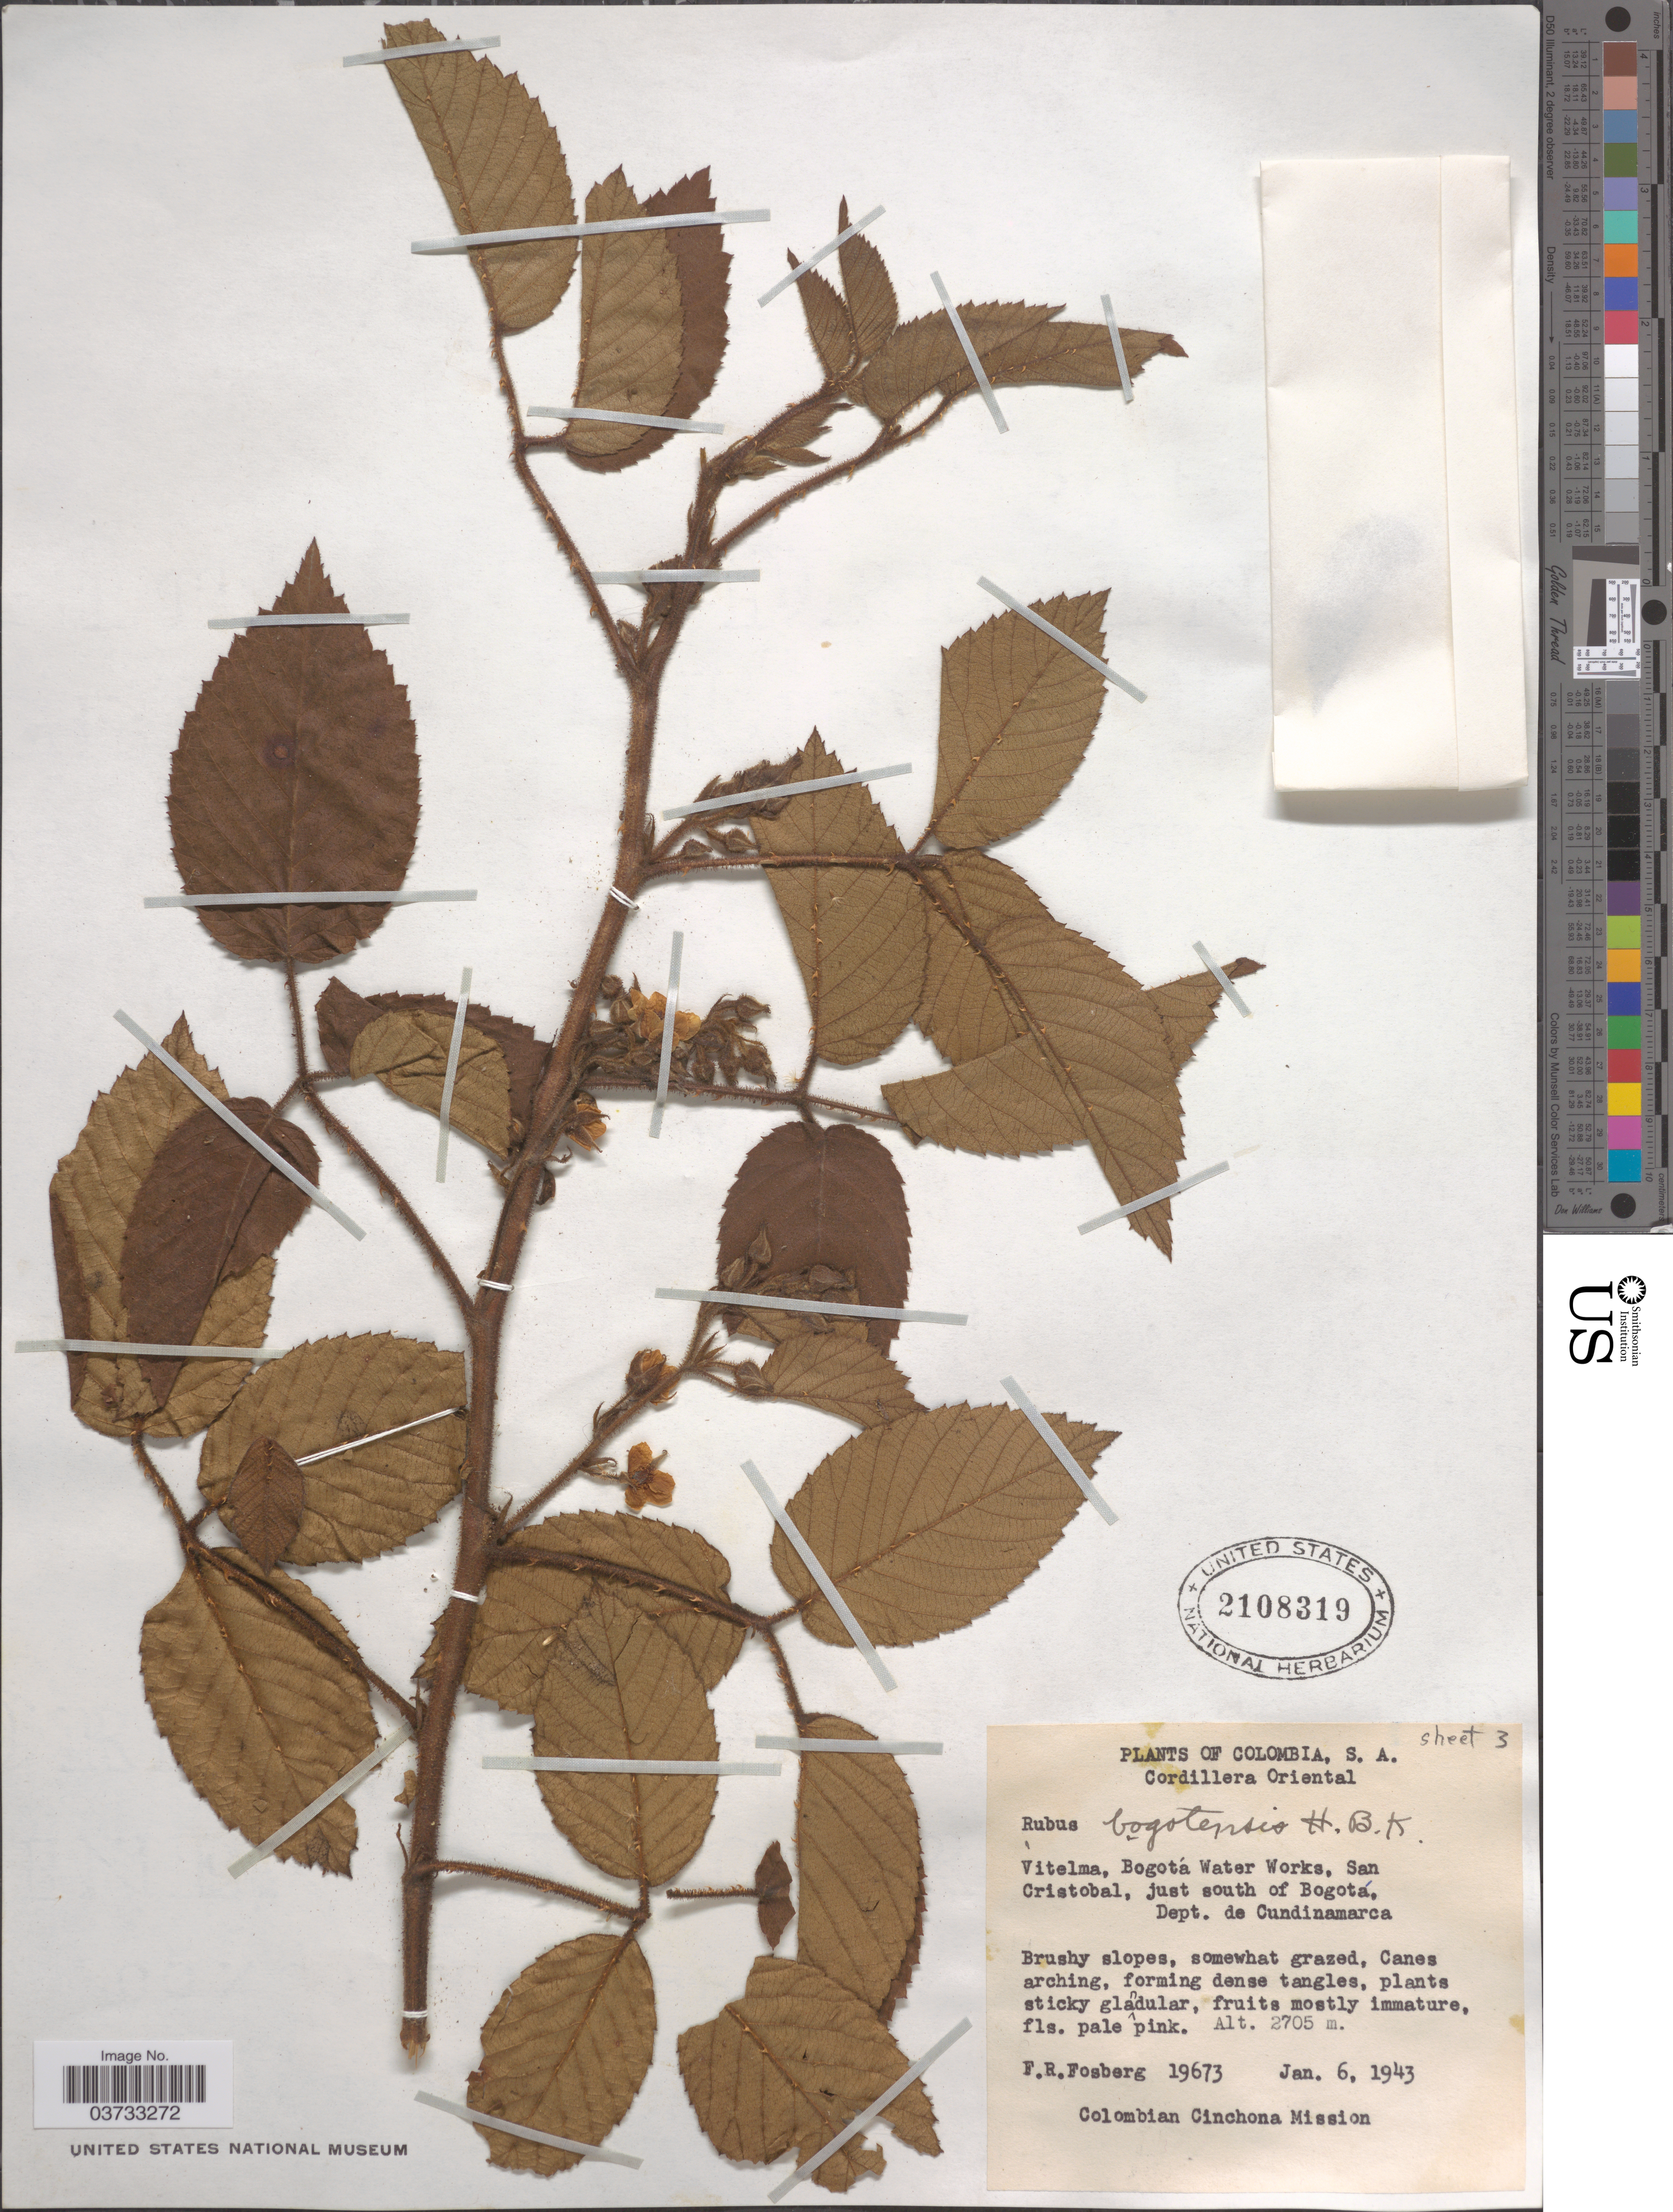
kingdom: Plantae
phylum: Tracheophyta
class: Magnoliopsida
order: Rosales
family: Rosaceae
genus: Rubus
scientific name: Rubus bogotensis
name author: Kunth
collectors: F. R. Fosberg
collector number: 19673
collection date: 1943-01-06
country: Colombia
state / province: Cundinamarca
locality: Cordillera Oriental. Vitelma, Bogotá Water Works, San Cristobal, just south of Bogotá, Dept. de Cundinamarca.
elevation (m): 2705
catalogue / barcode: US 2108319